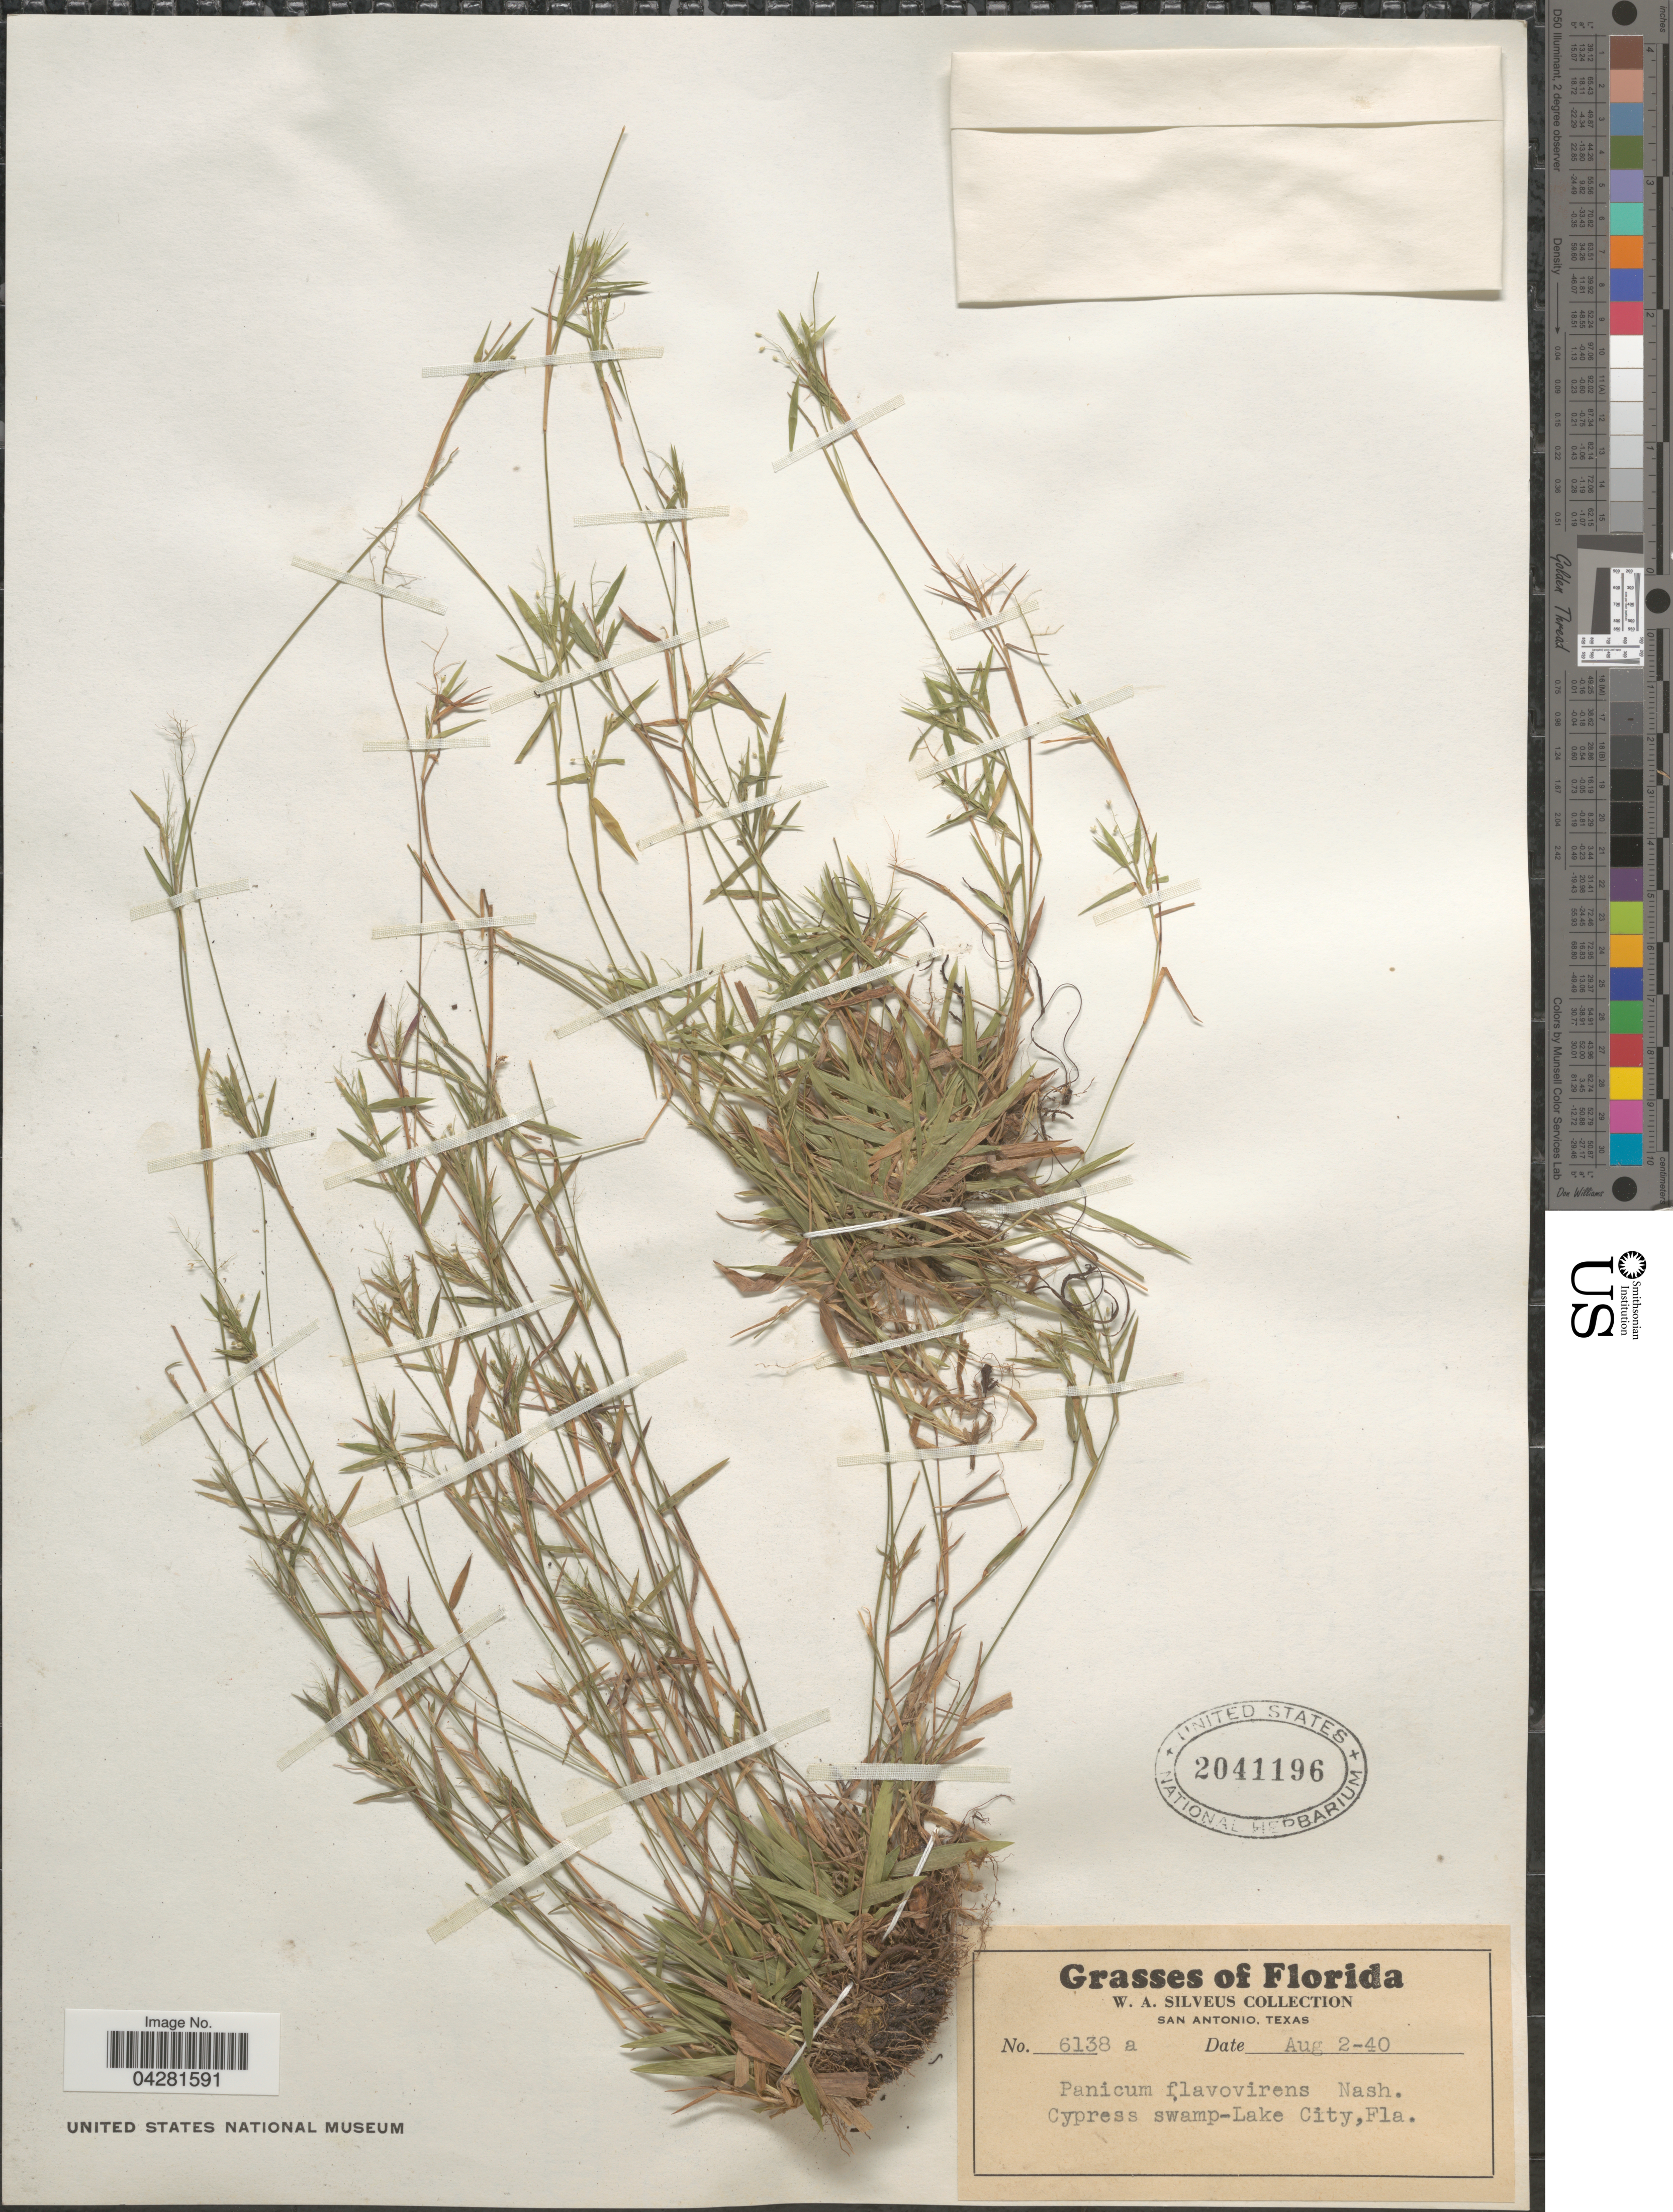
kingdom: Plantae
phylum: Tracheophyta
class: Liliopsida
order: Poales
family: Poaceae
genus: Dichanthelium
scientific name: Dichanthelium ensifolium var. ensifolium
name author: (Baldwin ex Elliot) Gould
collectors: W. Silveus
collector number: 6138a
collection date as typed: Transcribed d/m/y: 2/8/40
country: United States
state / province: Florida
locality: Cypress swamp- Lake City.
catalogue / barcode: US 2041196